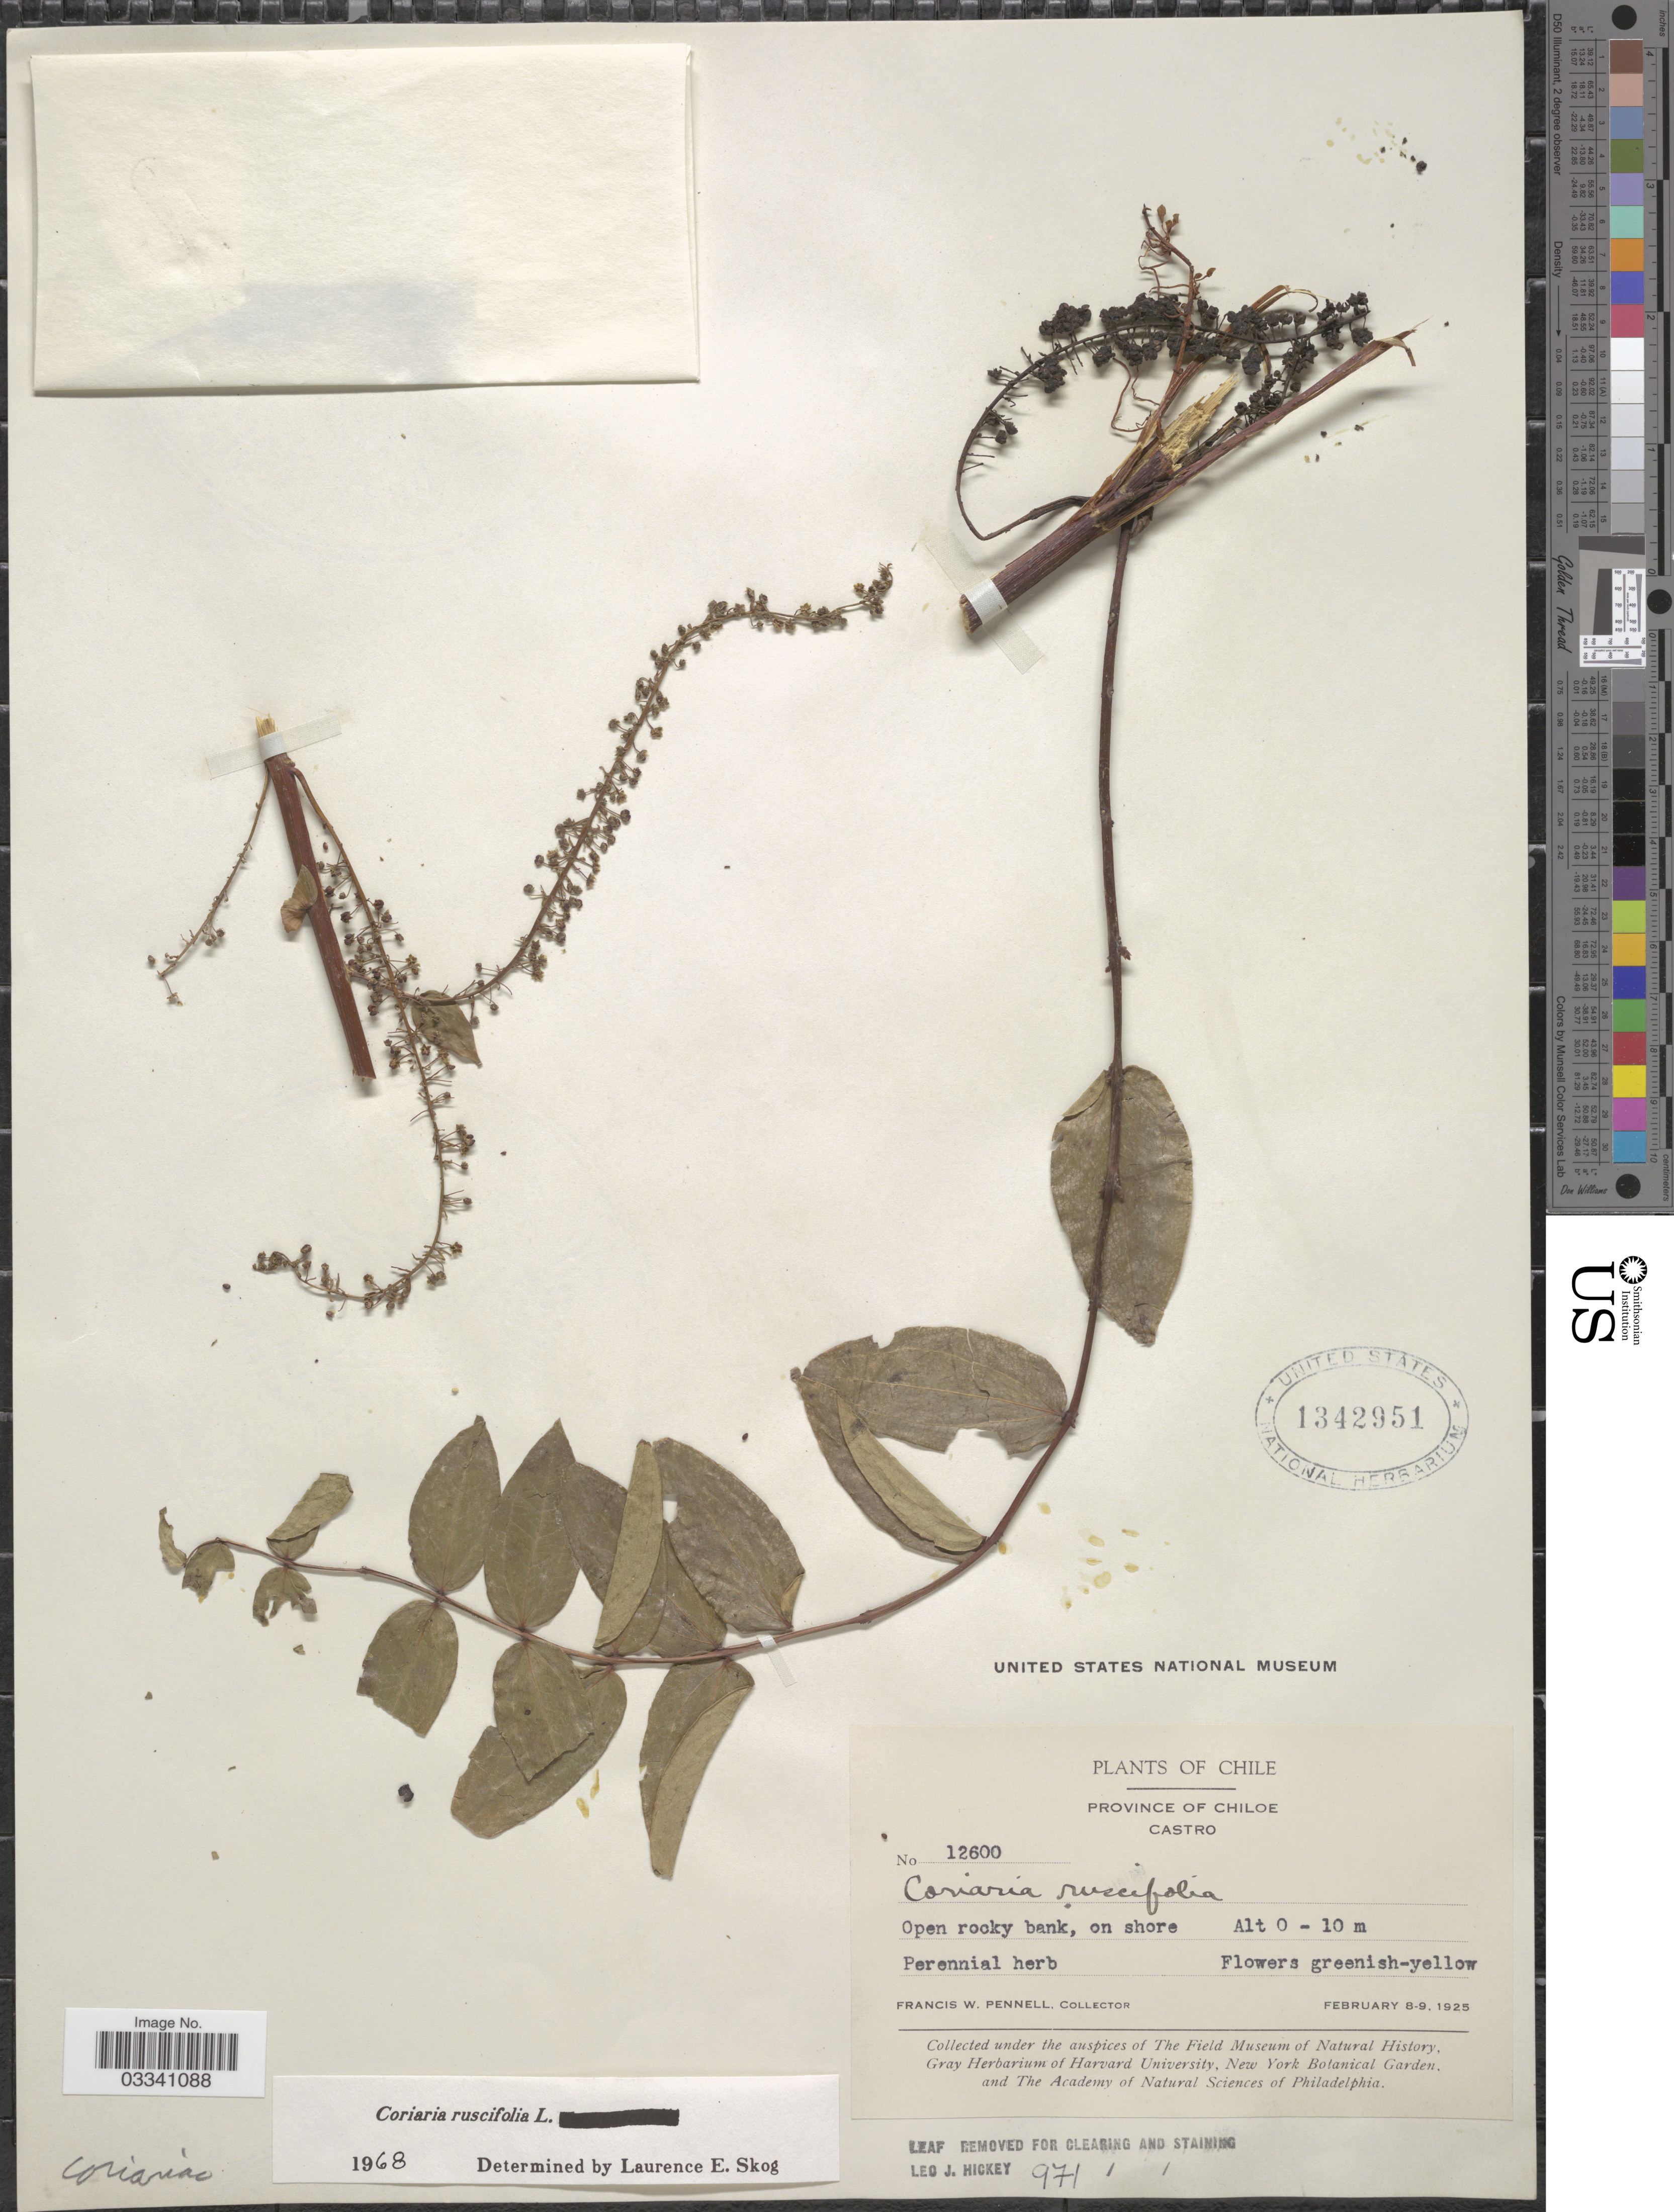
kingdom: Plantae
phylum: Tracheophyta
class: Magnoliopsida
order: Cucurbitales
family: Coriariaceae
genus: Coriaria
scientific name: Coriaria ruscifolia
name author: L.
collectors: F. W. Pennell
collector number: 12600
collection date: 1925-02-08/1925-02-09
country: Chile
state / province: Arica y Parinacota (XV)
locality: Province of Chiloe. Castro.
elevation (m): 0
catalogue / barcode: US 1342951